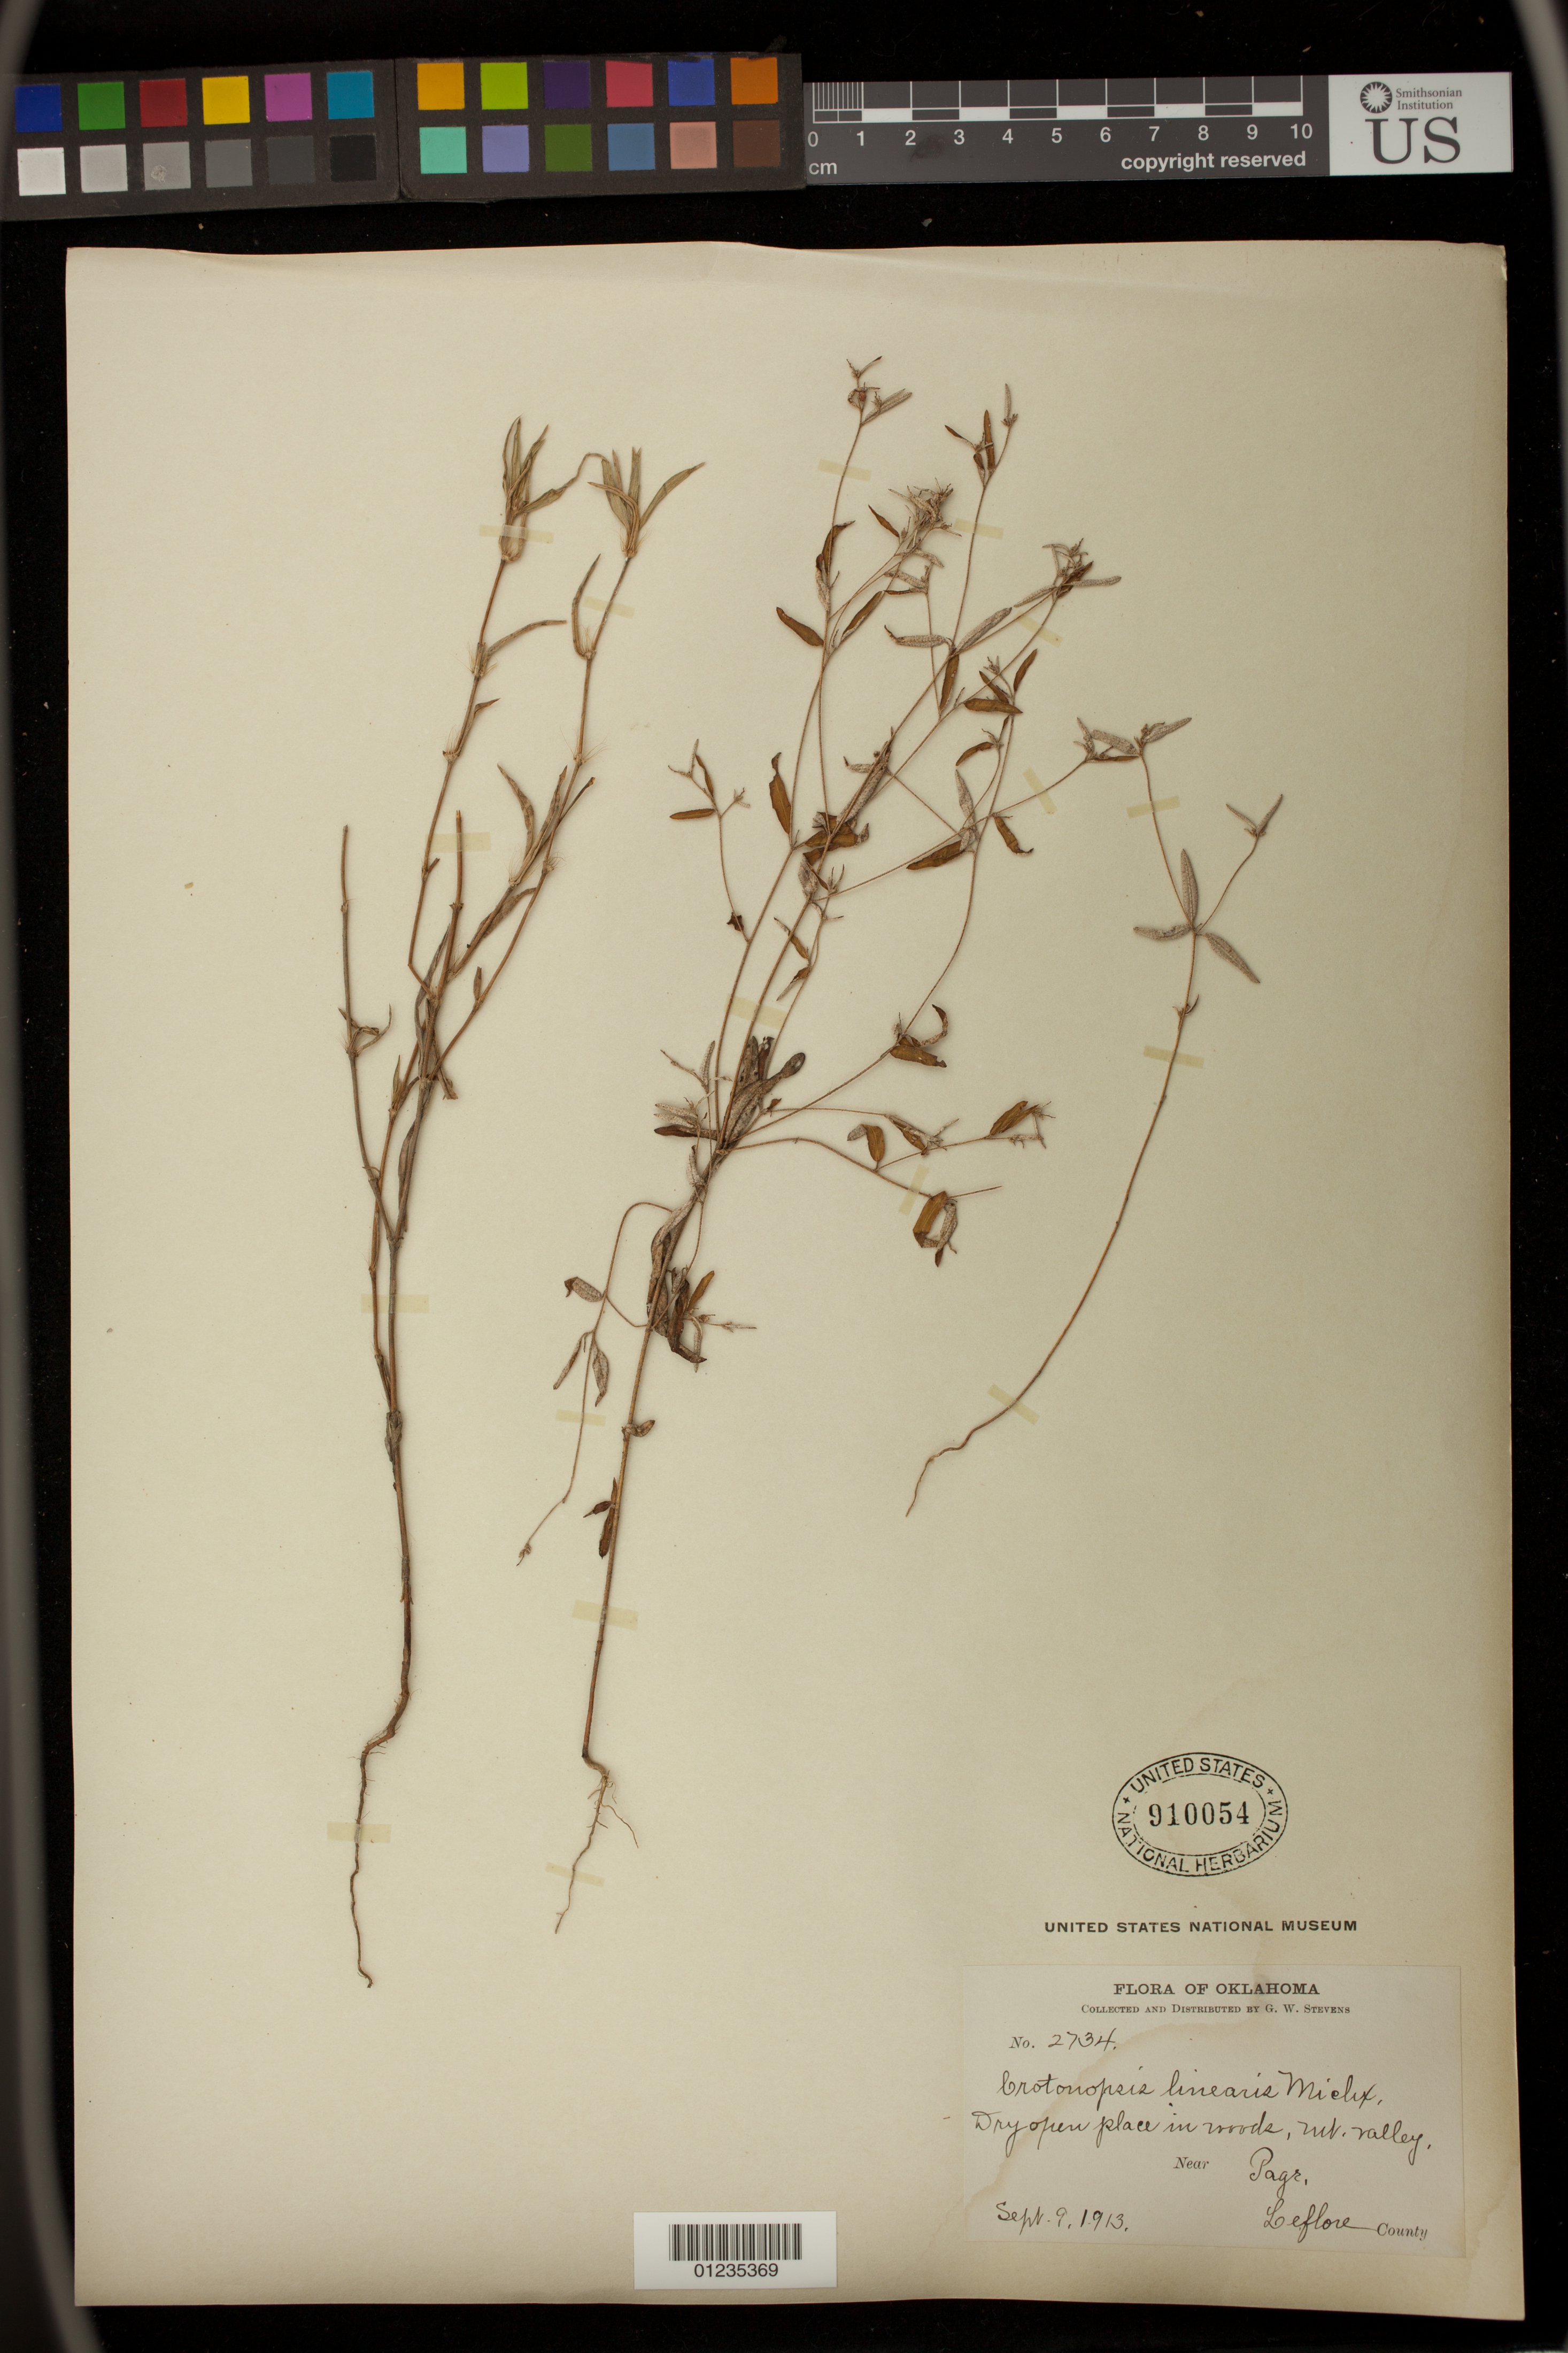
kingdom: Plantae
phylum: Tracheophyta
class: Magnoliopsida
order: Malpighiales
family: Euphorbiaceae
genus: Crotonopsis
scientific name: Crotonopsis elliptica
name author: Willd.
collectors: G. Stevens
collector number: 2734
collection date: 1913-09-09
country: United States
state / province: Oklahoma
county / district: Le Flore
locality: Page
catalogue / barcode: US 910054